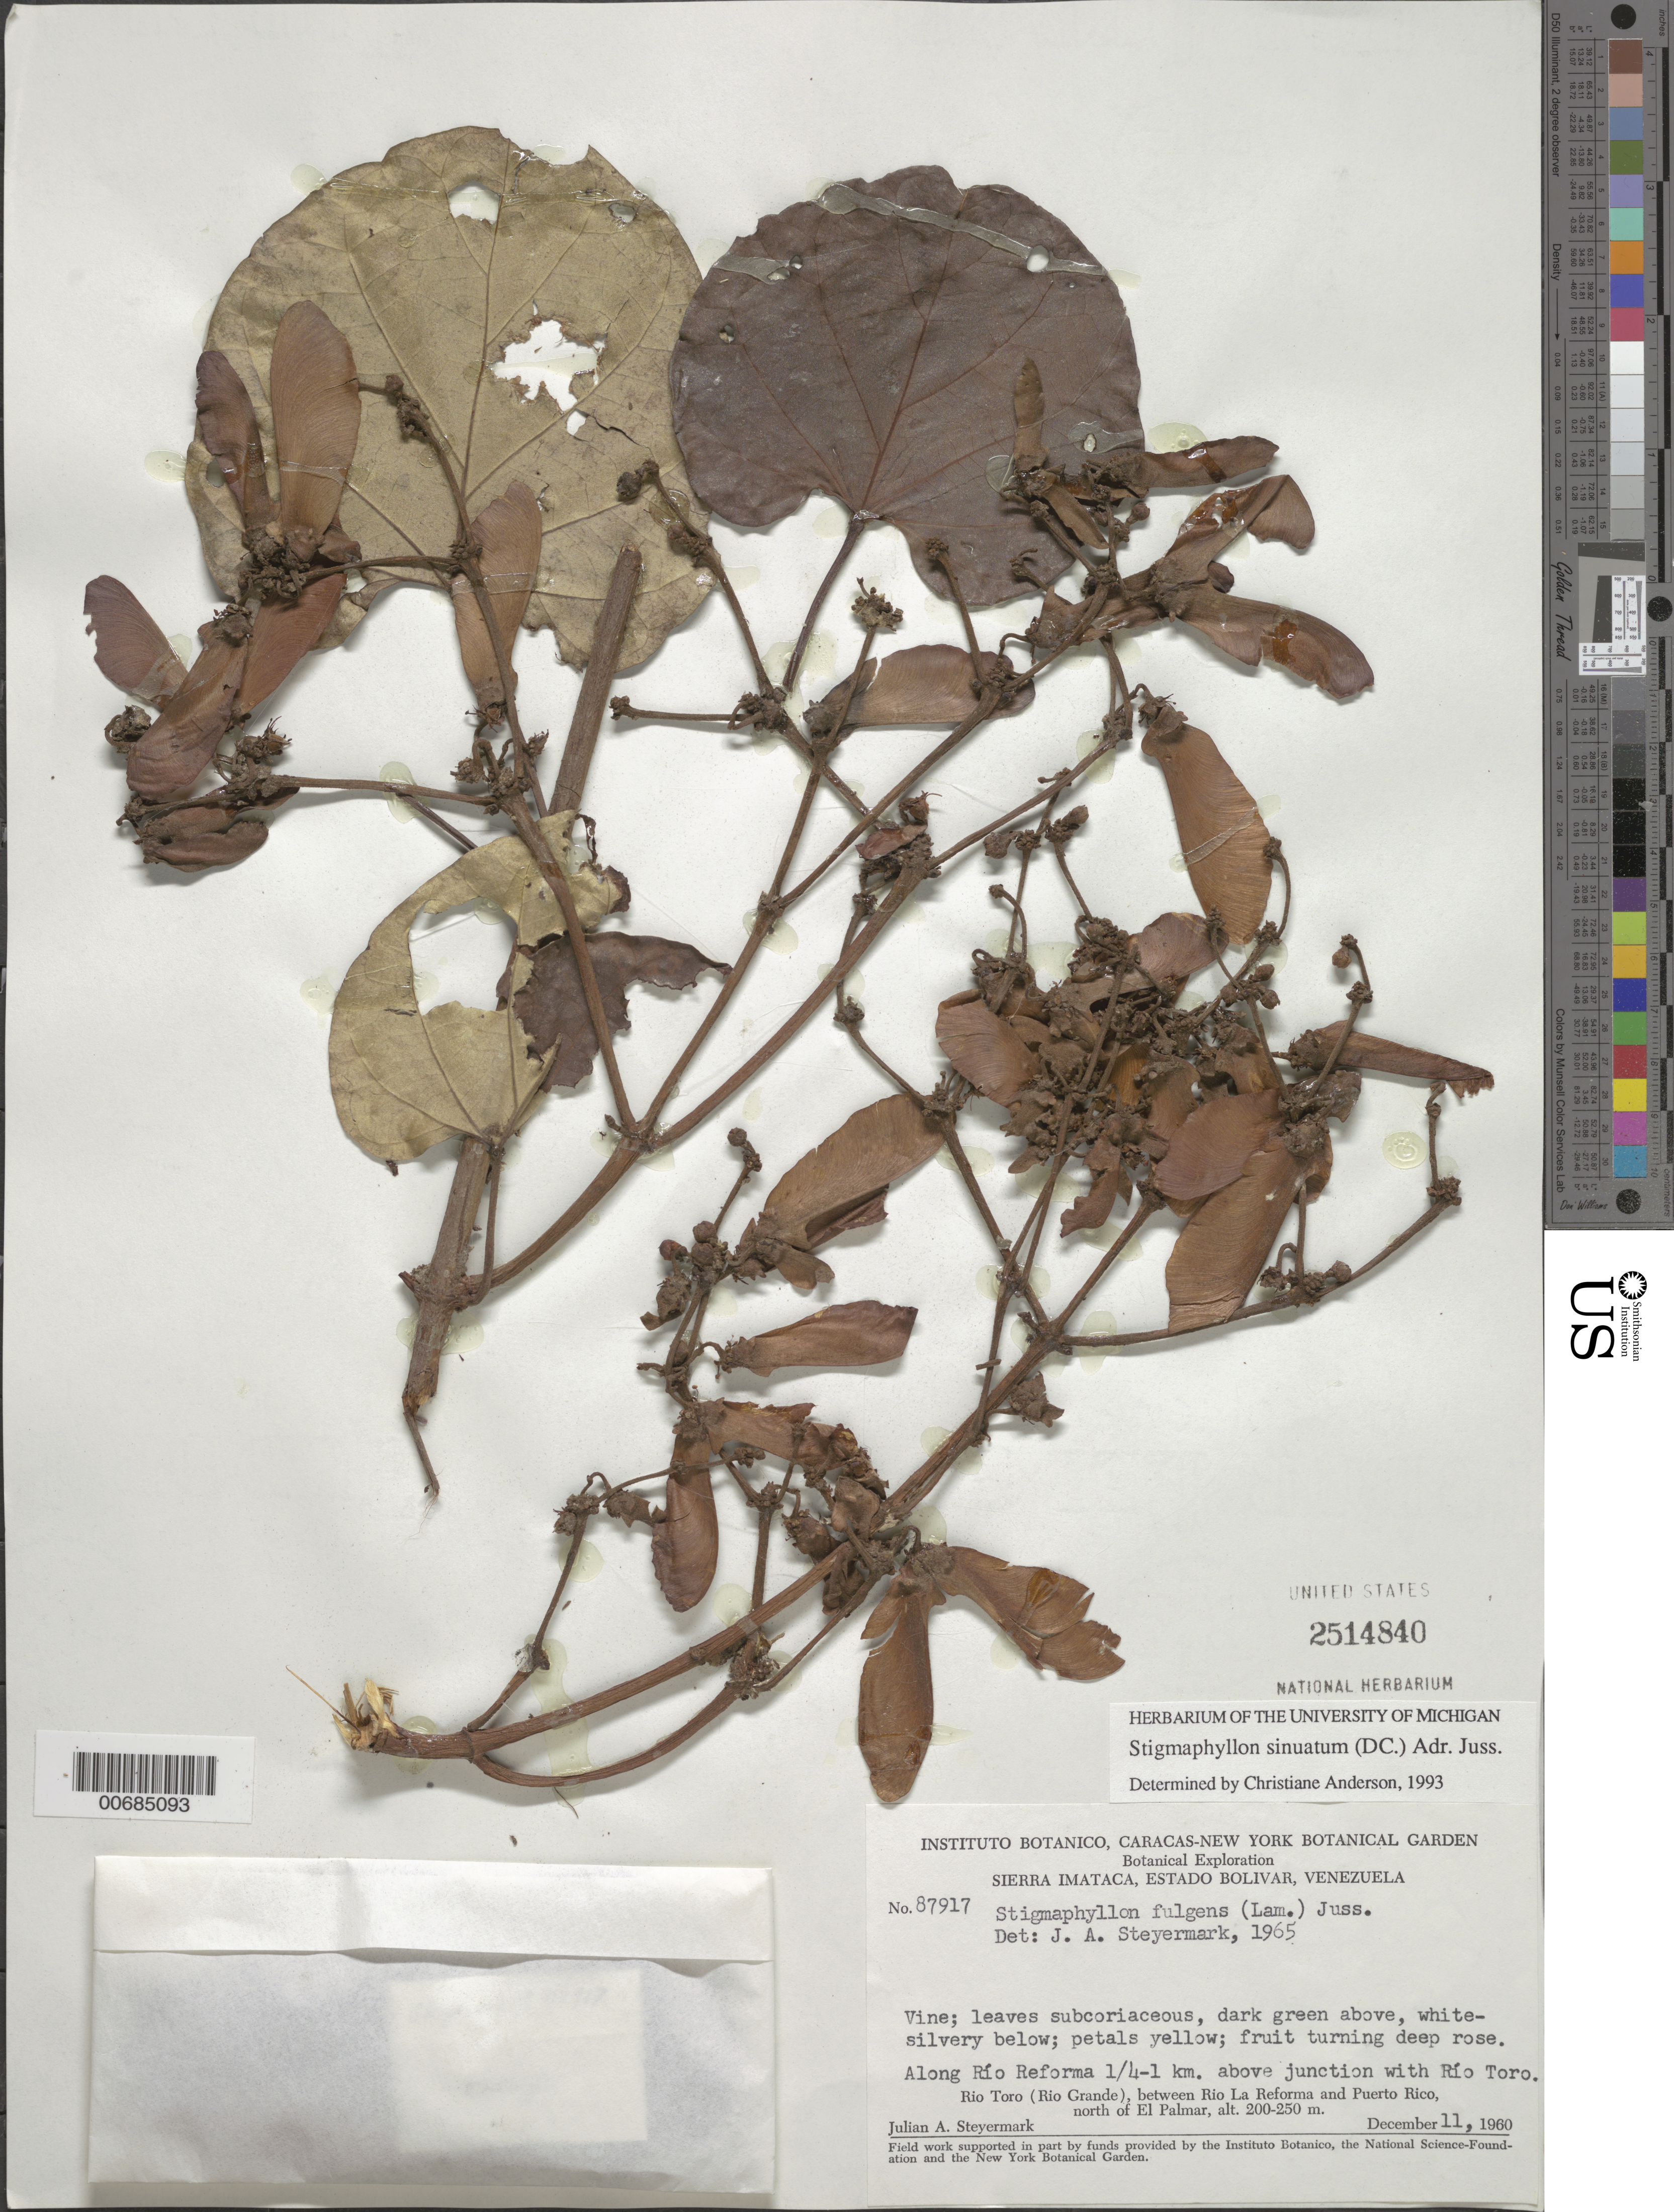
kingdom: Plantae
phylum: Tracheophyta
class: Magnoliopsida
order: Malpighiales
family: Malpighiaceae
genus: Stigmaphyllon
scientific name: Stigmaphyllon sinuatum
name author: (DC.) A. Juss.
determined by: Anderson, C.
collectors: J. Steyermark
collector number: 87917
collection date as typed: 11-Dec-60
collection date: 1960-12-11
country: Venezuela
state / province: Bolívar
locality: Río Reforma, 0.25-1 km above junction with Río Toro (Río Grande), between Río La Reforma and Puerto Rico, N of El Palmar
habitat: Riverside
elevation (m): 200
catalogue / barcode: US 2514840